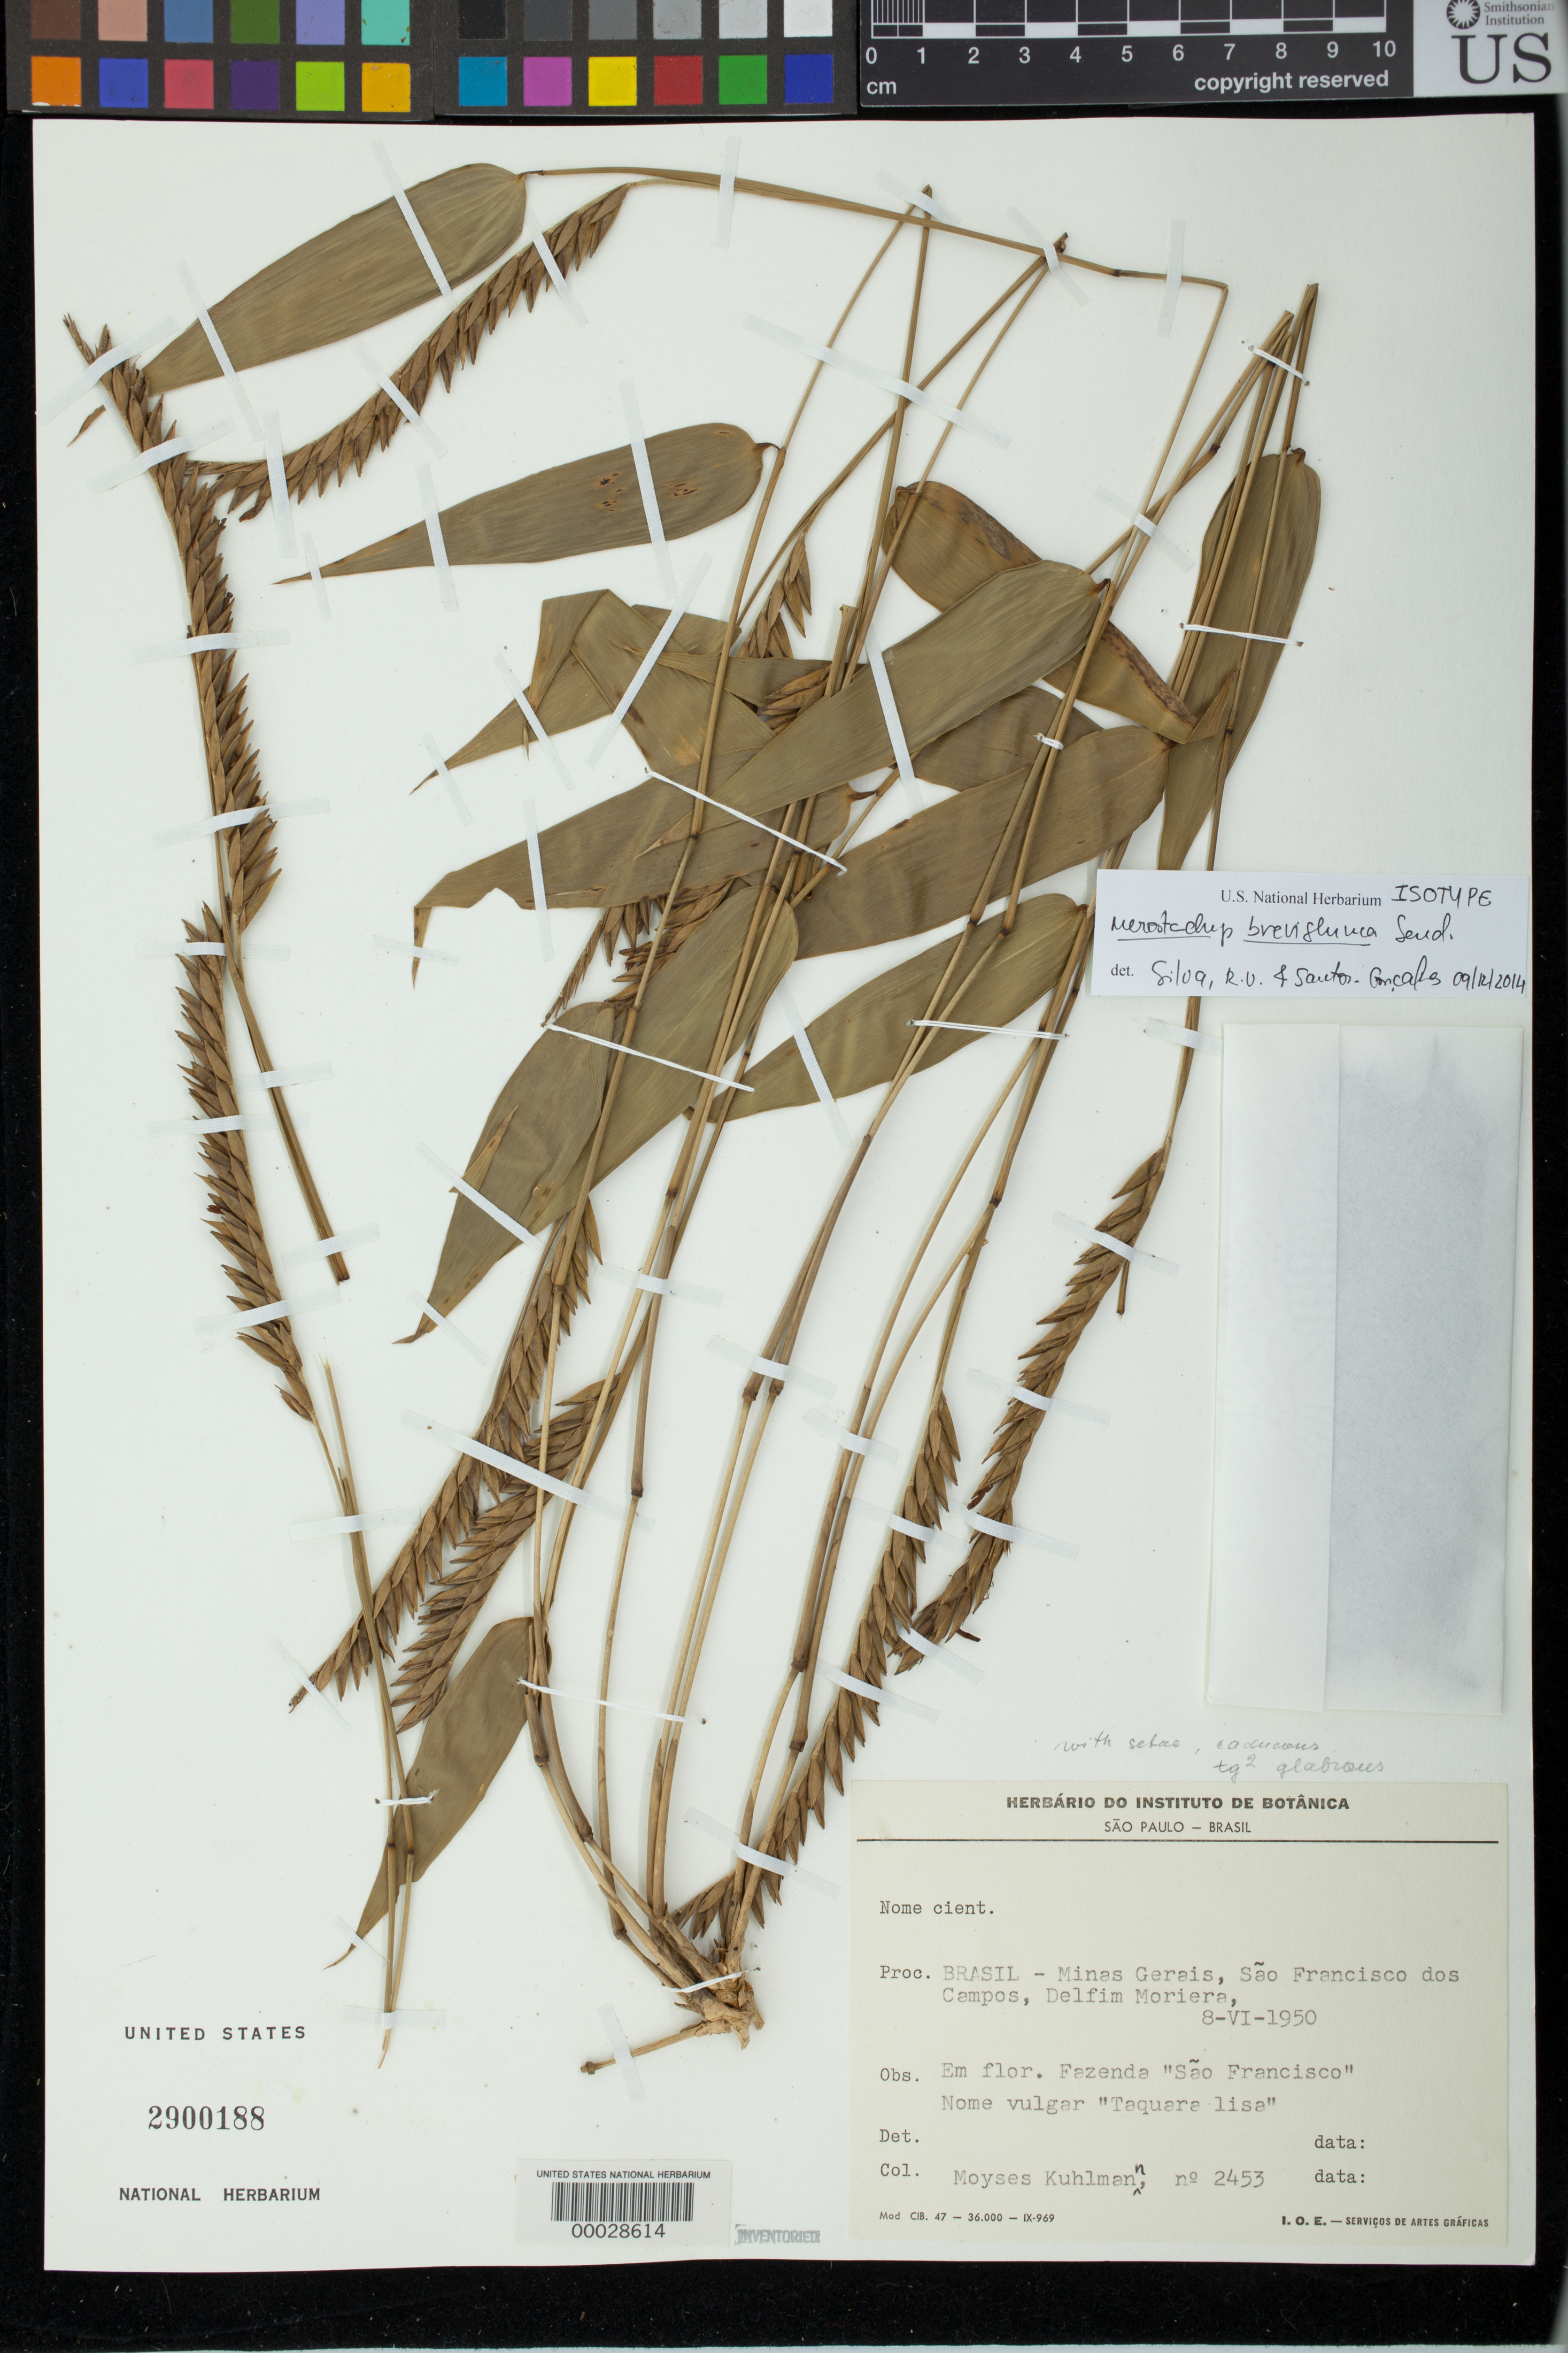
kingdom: Plantae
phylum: Tracheophyta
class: Liliopsida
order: Poales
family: Poaceae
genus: Merostachys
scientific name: Merostachys brevigluma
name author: Send.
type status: Isotype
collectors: M. Kuhlmann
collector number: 2453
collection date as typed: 08 Jun 1950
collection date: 1950-06-08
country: Brazil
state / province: Minas Gerais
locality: Minas Gerais, São Francisco dos Campos, Delfim Moreira. Fazenda "São Francisco"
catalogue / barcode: US 2900188